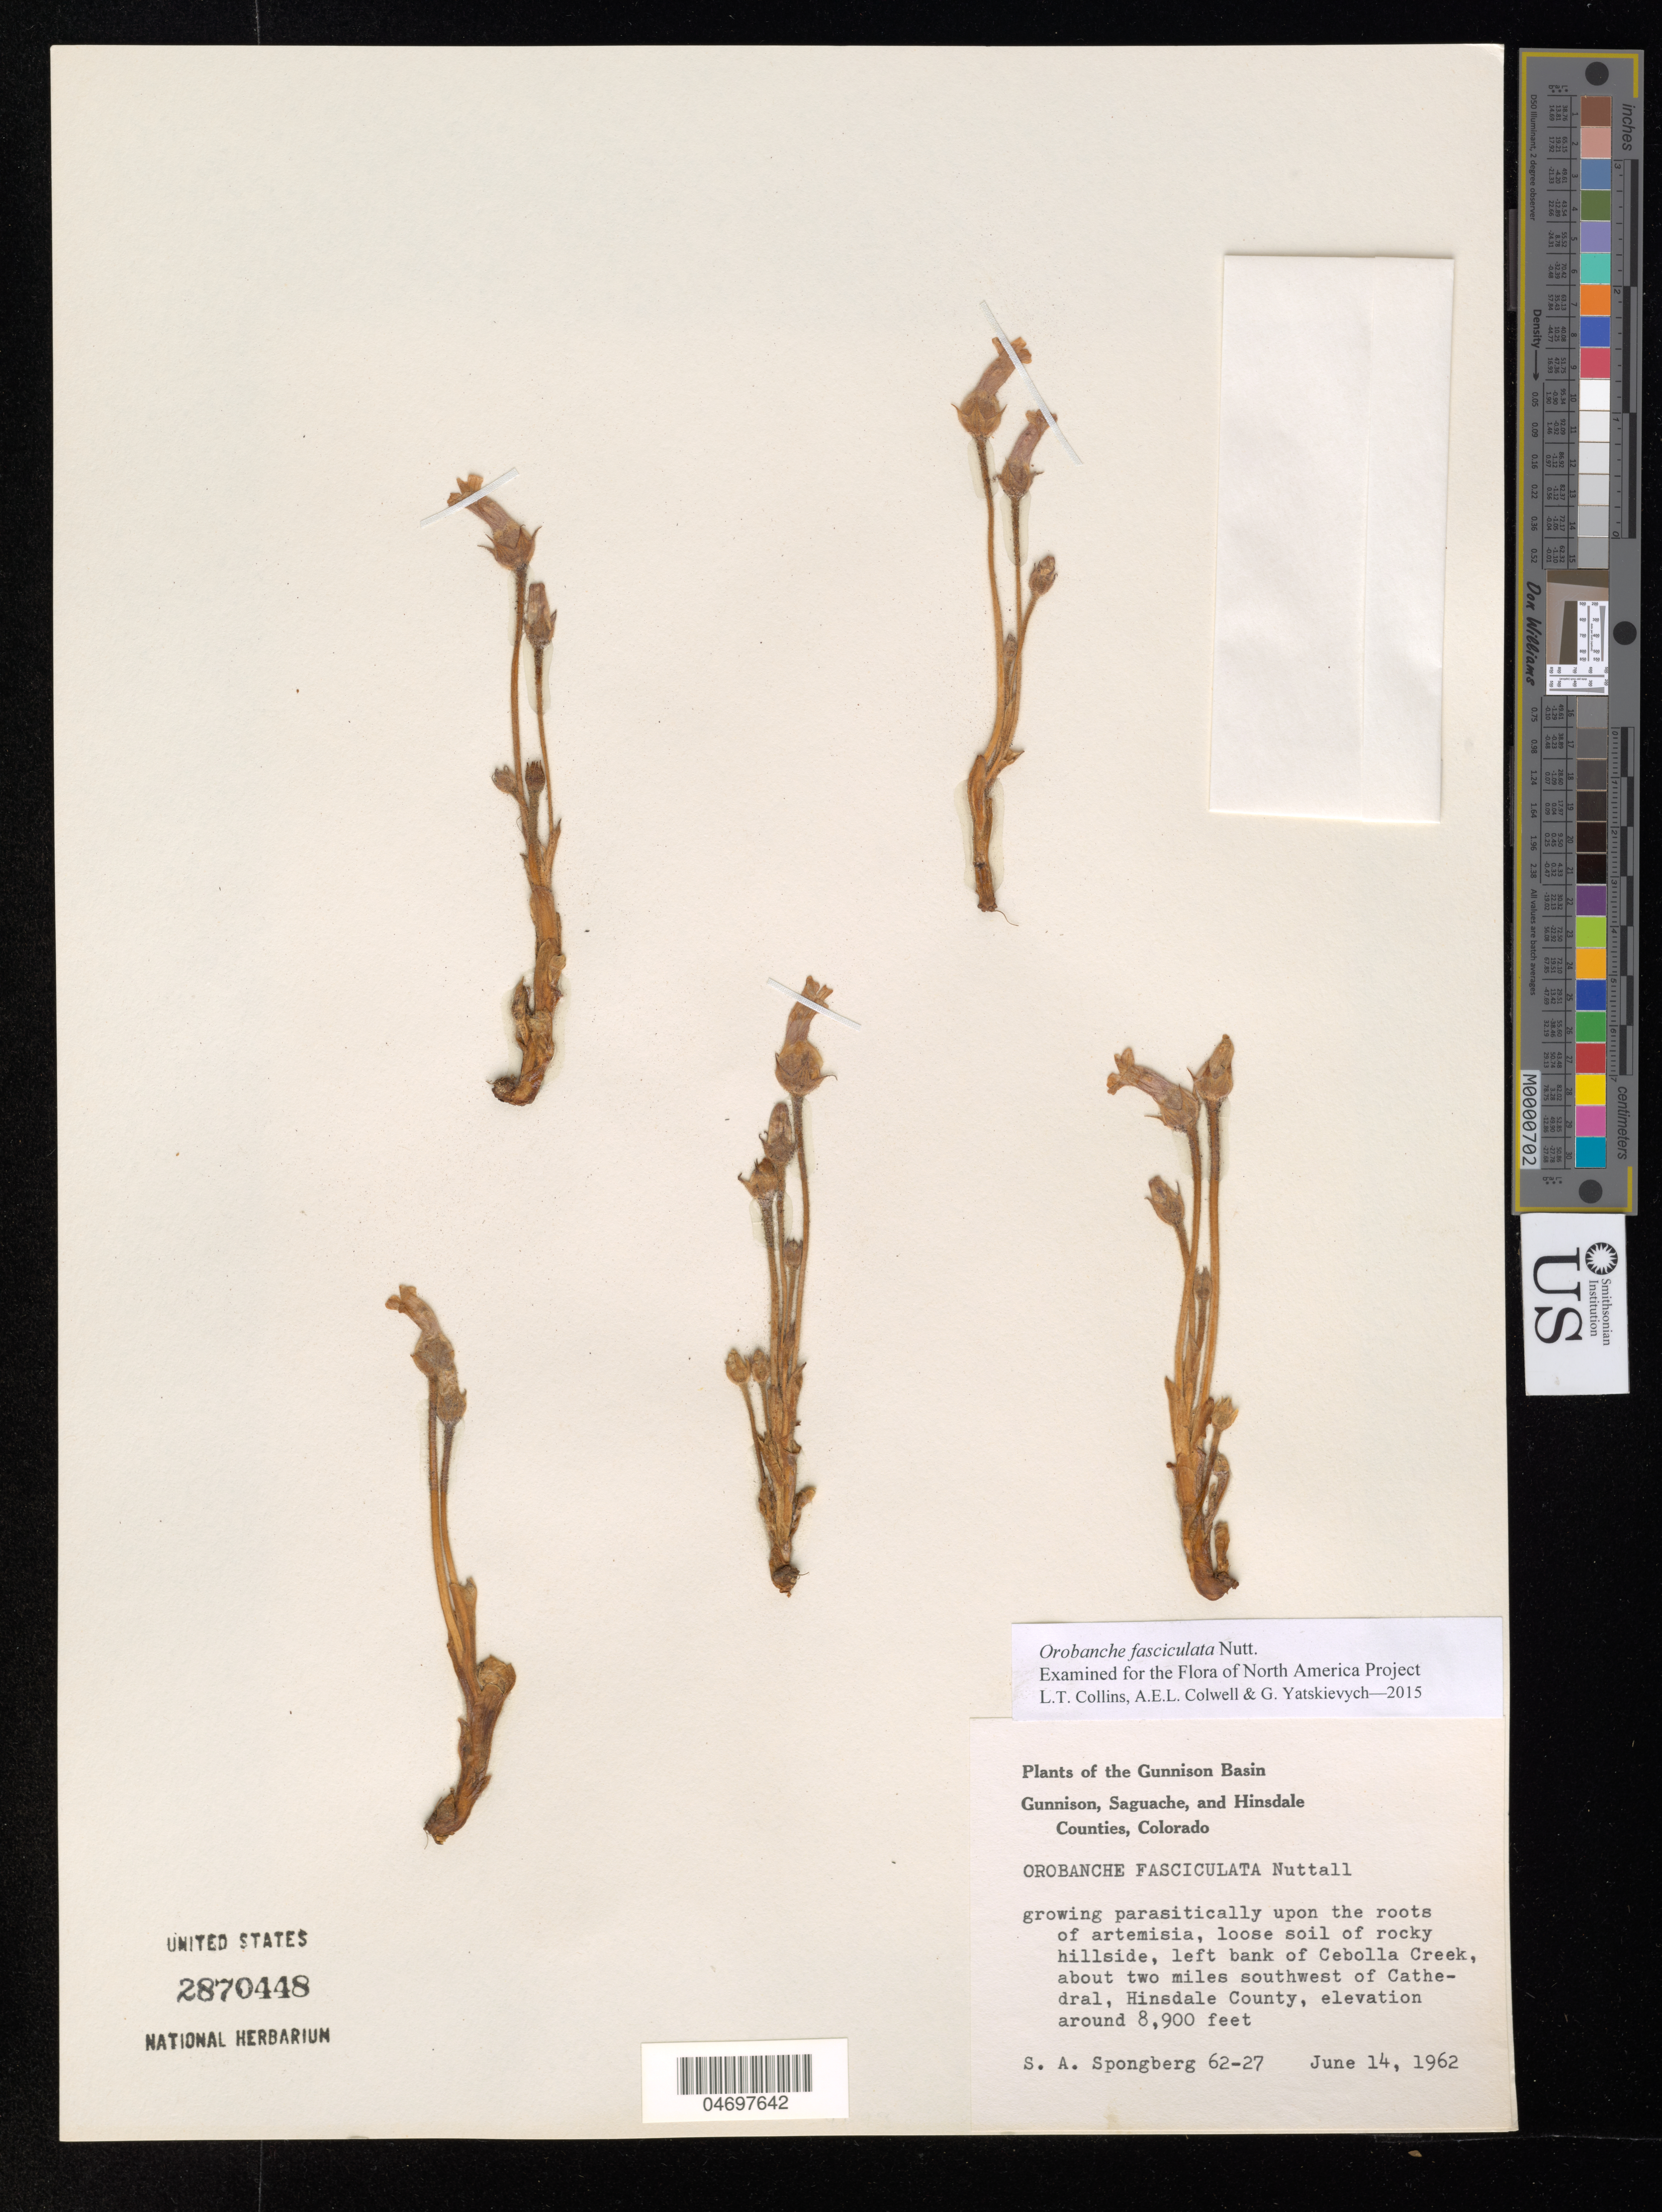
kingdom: Plantae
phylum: Tracheophyta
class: Magnoliopsida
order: Lamiales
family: Orobanchaceae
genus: Orobanche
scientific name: Orobanche fasciculata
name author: Nutt.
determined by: Collins, L. T.; Colwell, A. E.; Yatskievych, G. A.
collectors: S. A.Spongberg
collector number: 62-27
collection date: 1962-06-14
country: United States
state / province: Colorado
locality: The Gunnison Basin. Loose soil of rocky hillside, left bank of Cebolla Creek, about two miles southwest of Cathedral, Hinsdale County.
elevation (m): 2713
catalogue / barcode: US 2870448